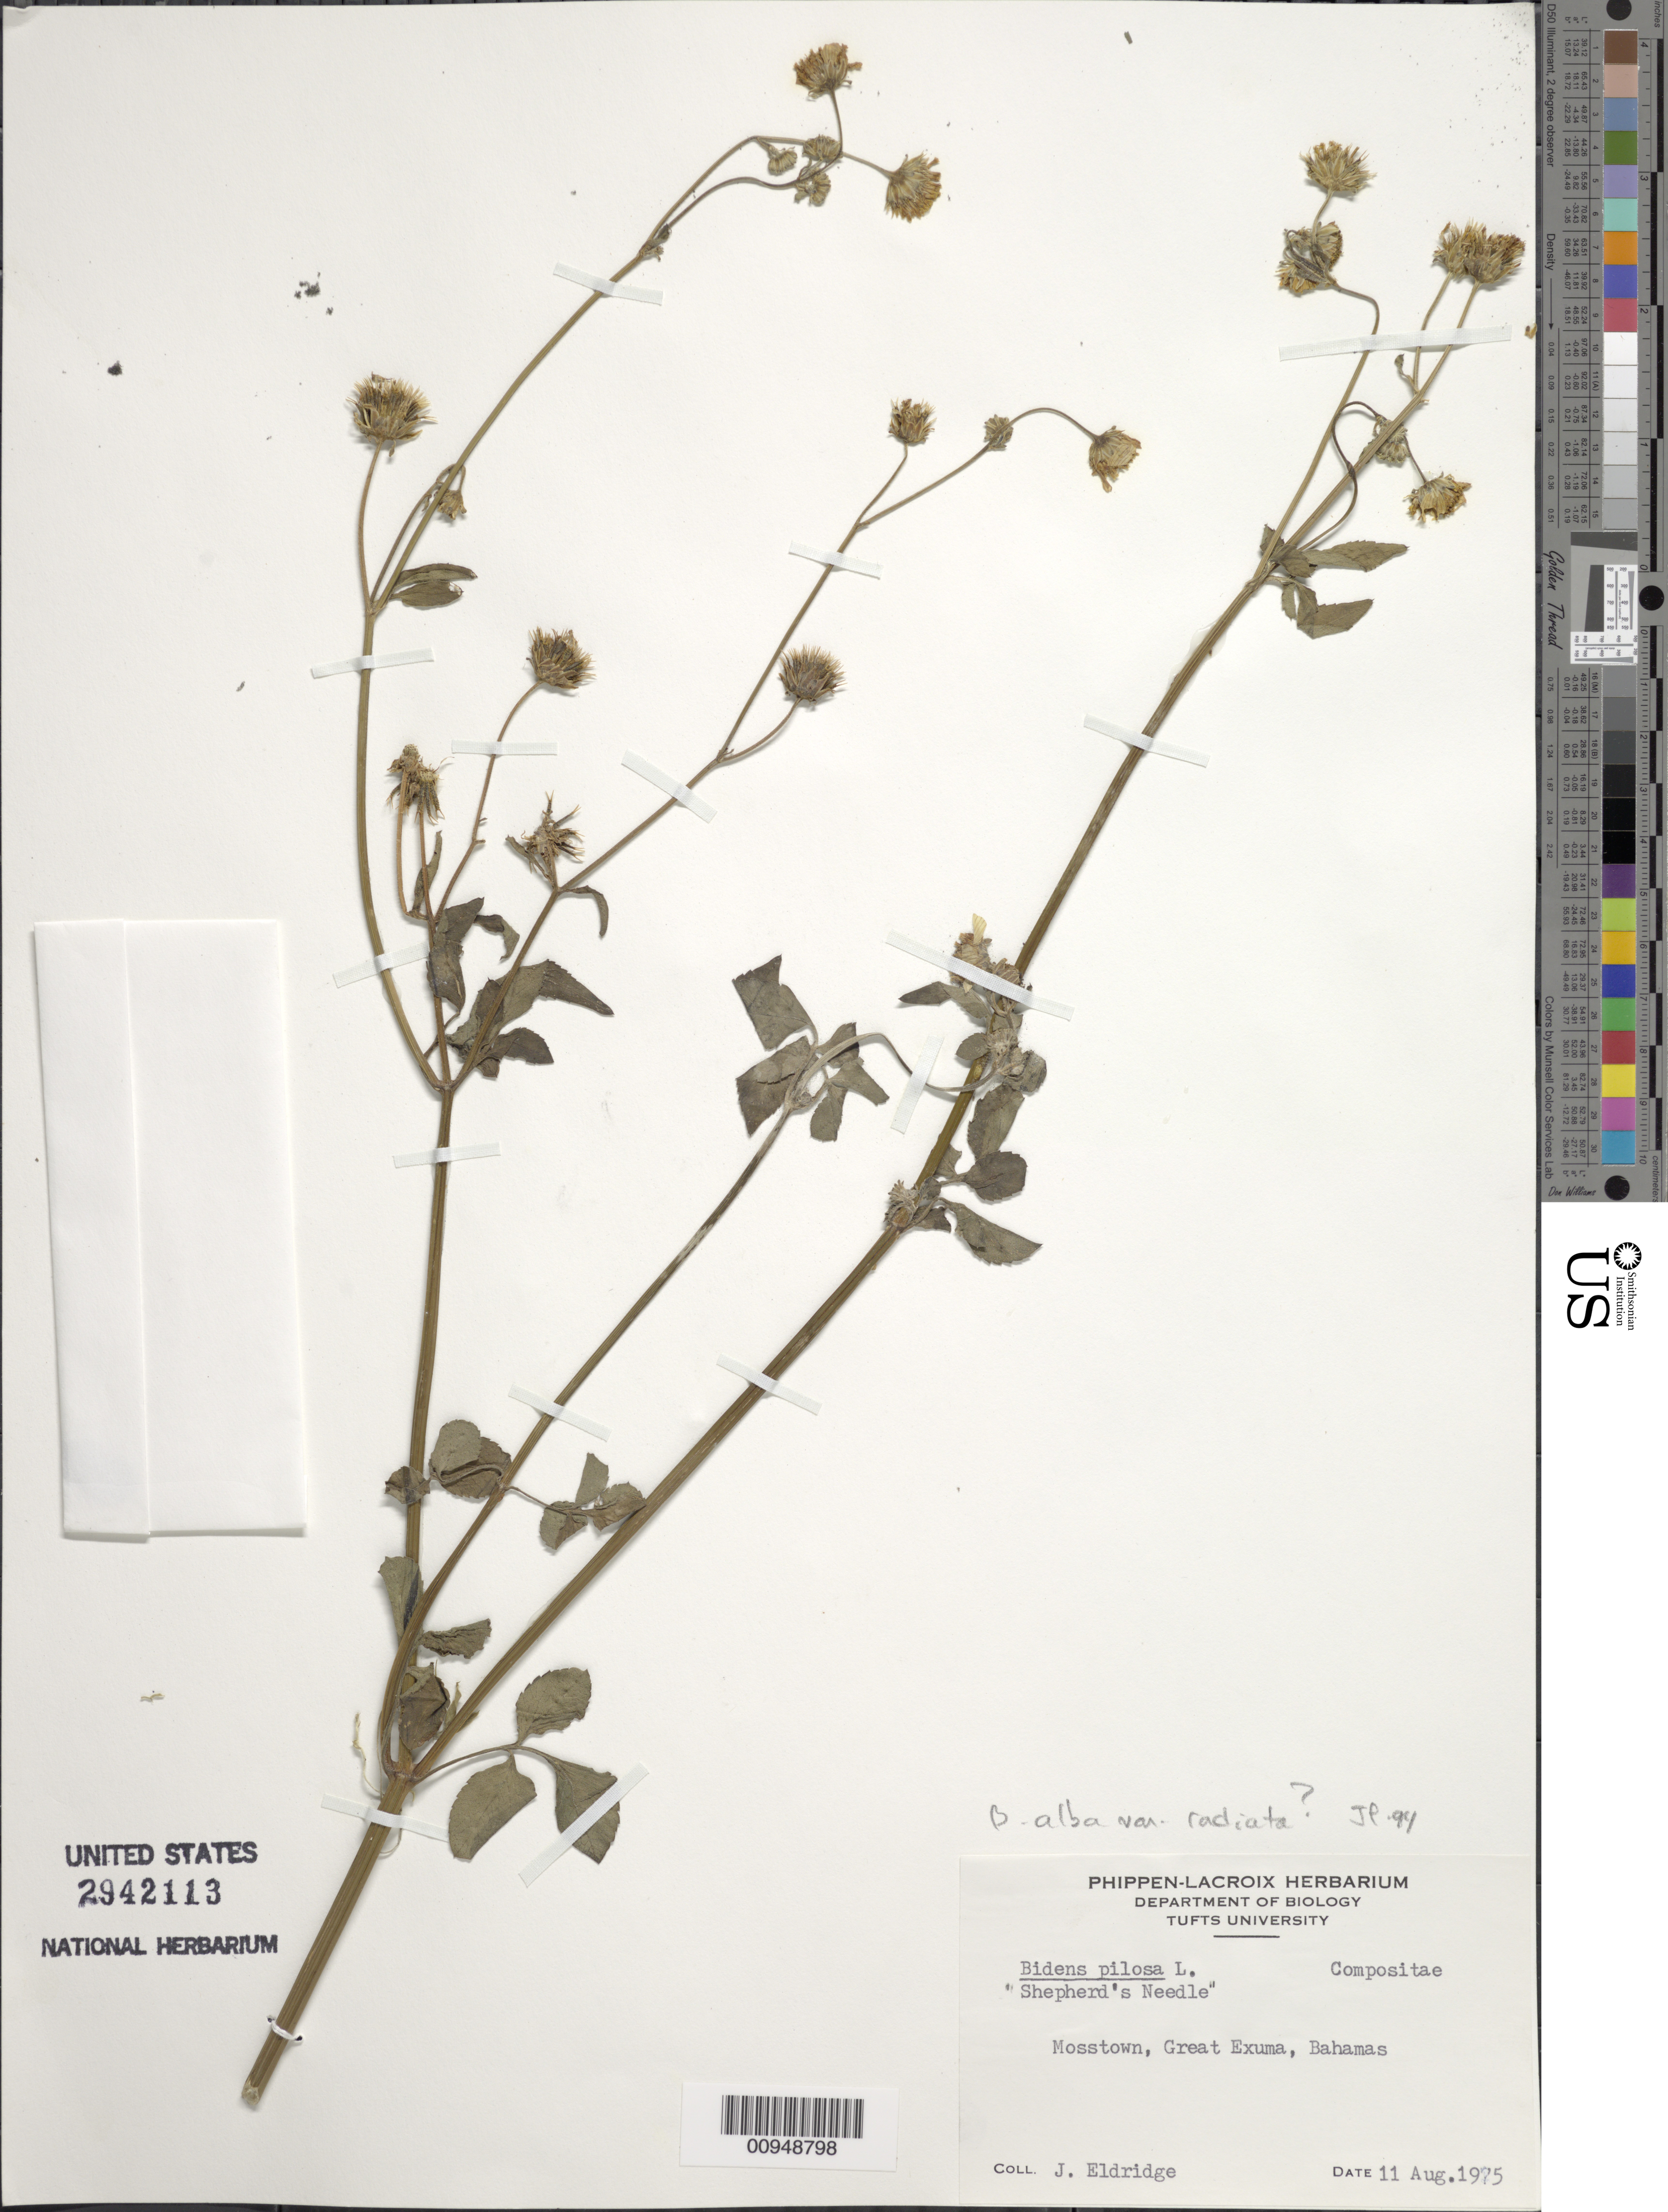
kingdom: Plantae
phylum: Tracheophyta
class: Magnoliopsida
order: Asterales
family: Asteraceae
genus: Bidens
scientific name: Bidens alba var. radiata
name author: (Sch. Bip.) R.E. Ballard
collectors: J. Eldridge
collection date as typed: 11 Aug 1975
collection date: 1975-08-11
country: Bahamas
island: Great Exuma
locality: Mosstown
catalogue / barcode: US 2942113